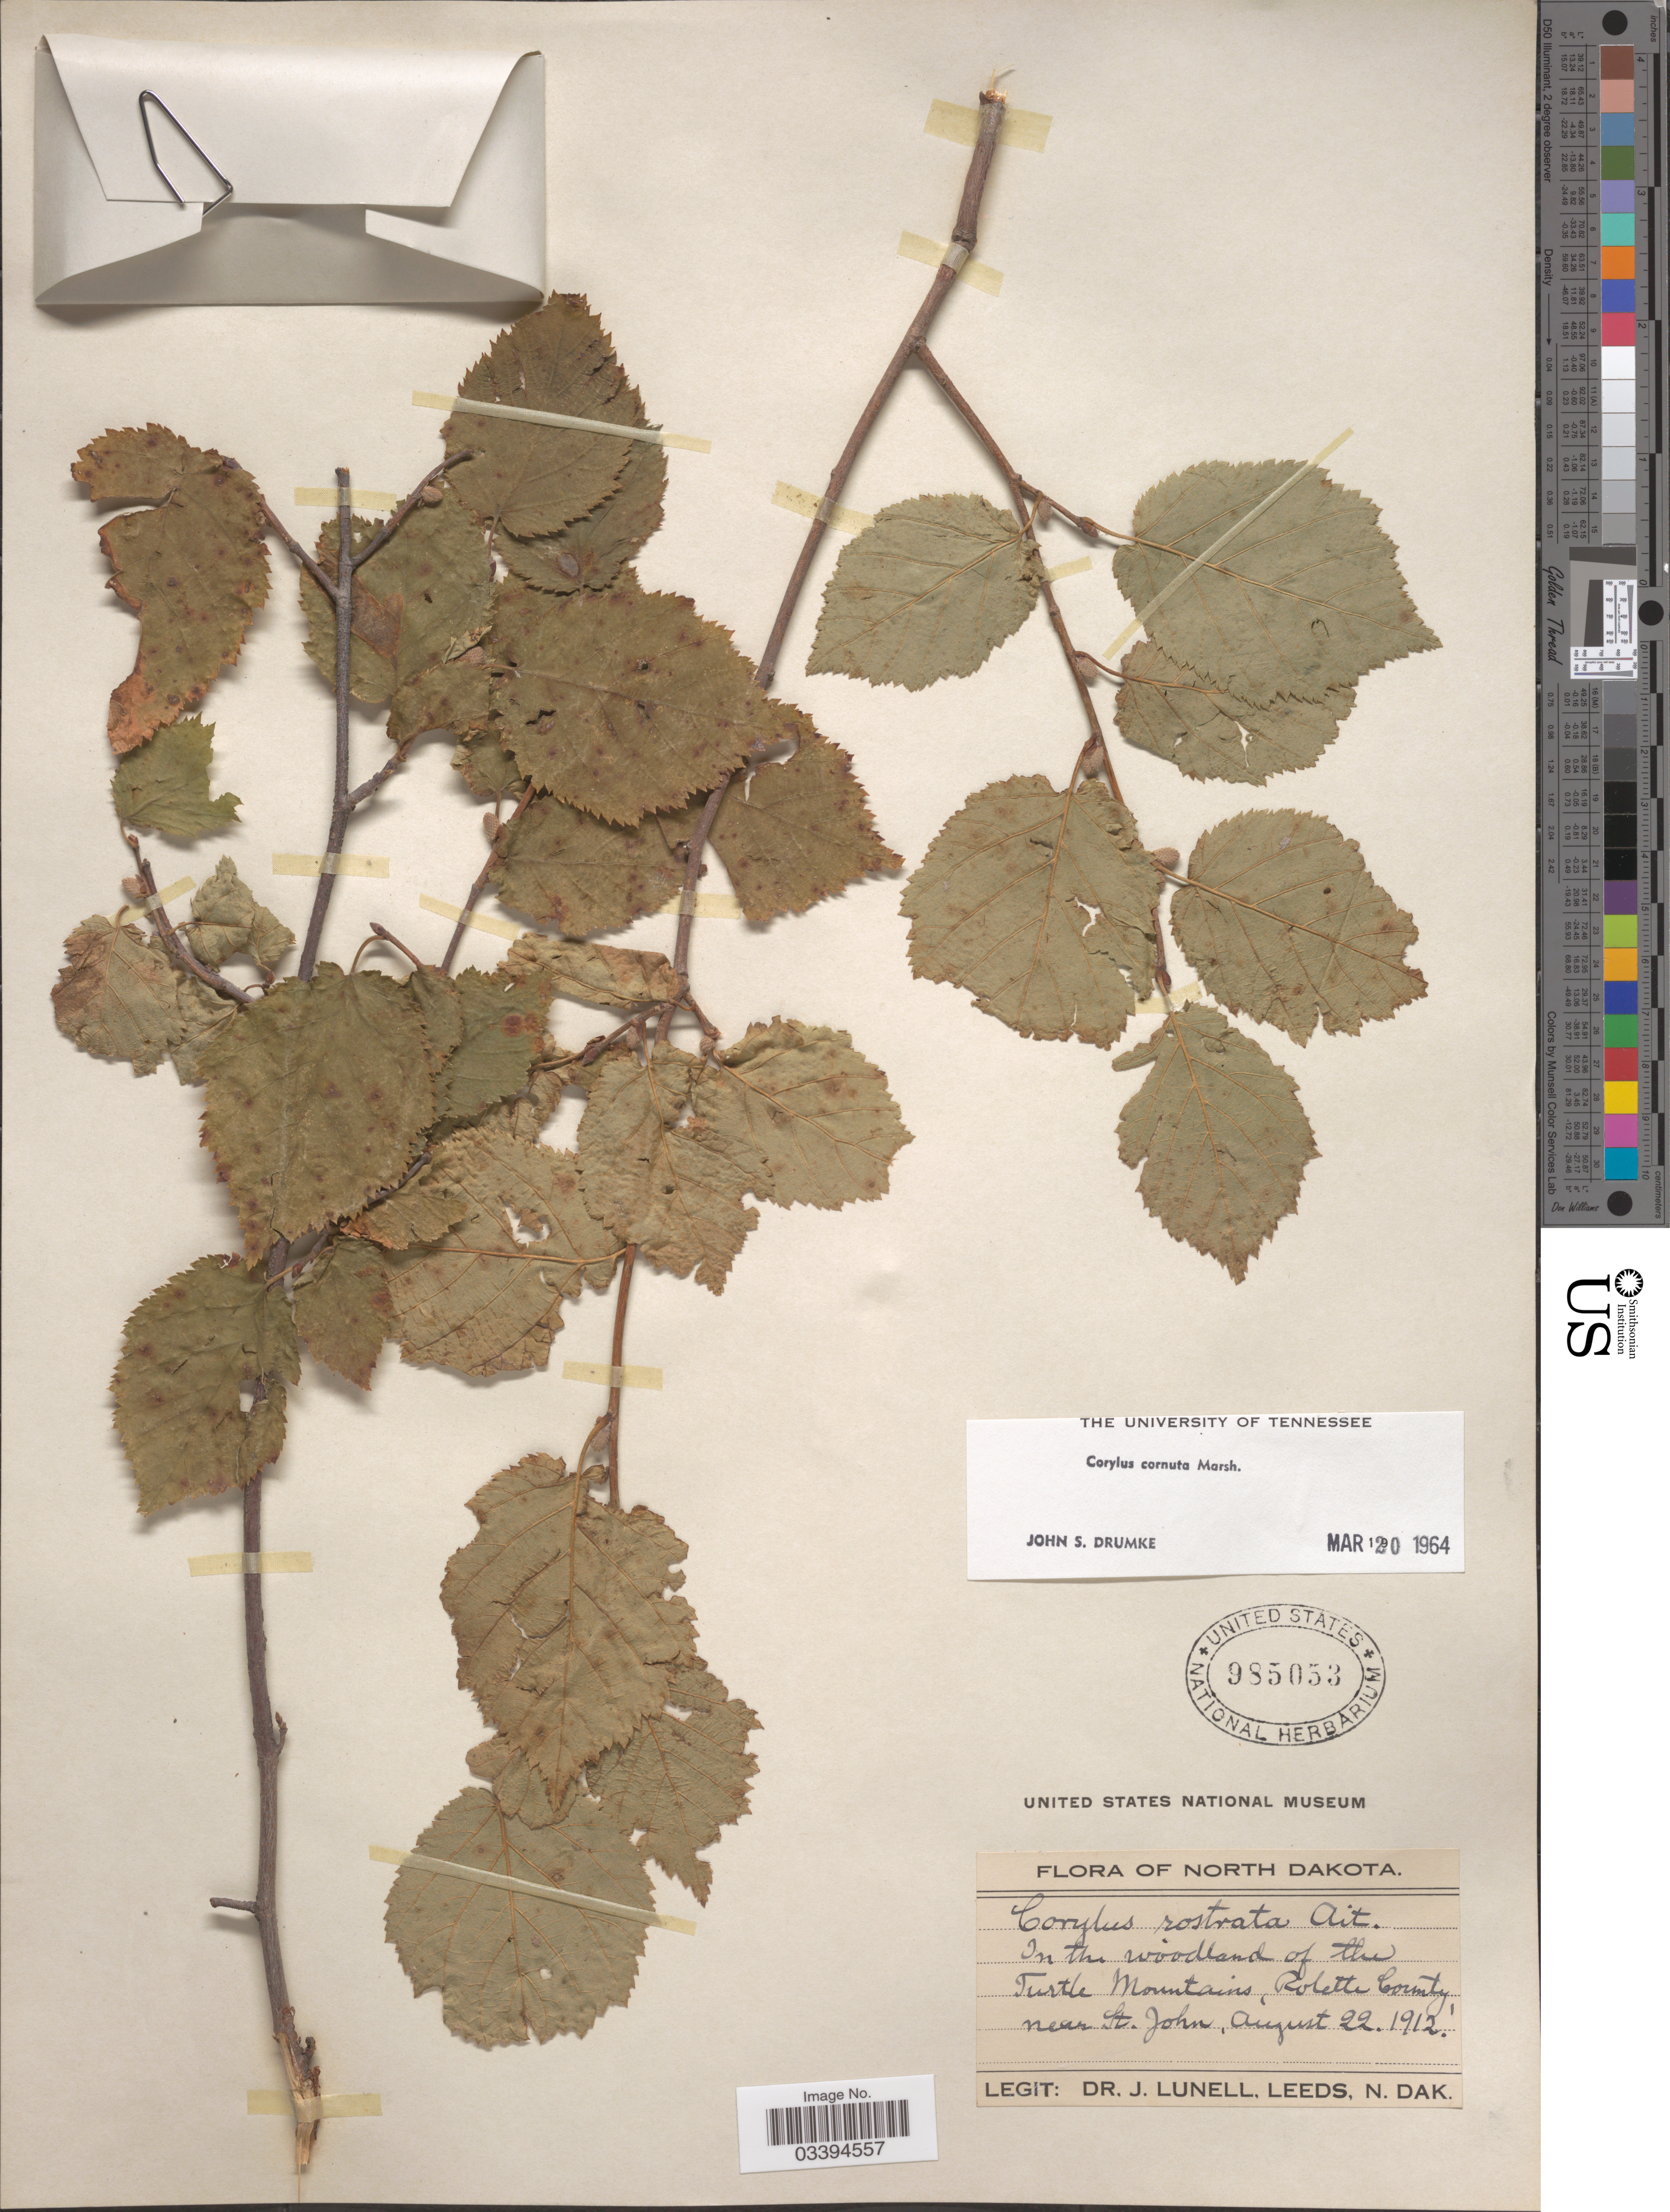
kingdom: Plantae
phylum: Tracheophyta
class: Magnoliopsida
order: Fagales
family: Betulaceae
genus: Corylus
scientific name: Corylus cornuta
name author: Marshall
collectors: J. Lunell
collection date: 1912-08-22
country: United States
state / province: North Dakota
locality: In the woodland of the Turtle Mountains, Rolette County near St. John.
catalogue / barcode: US 985053